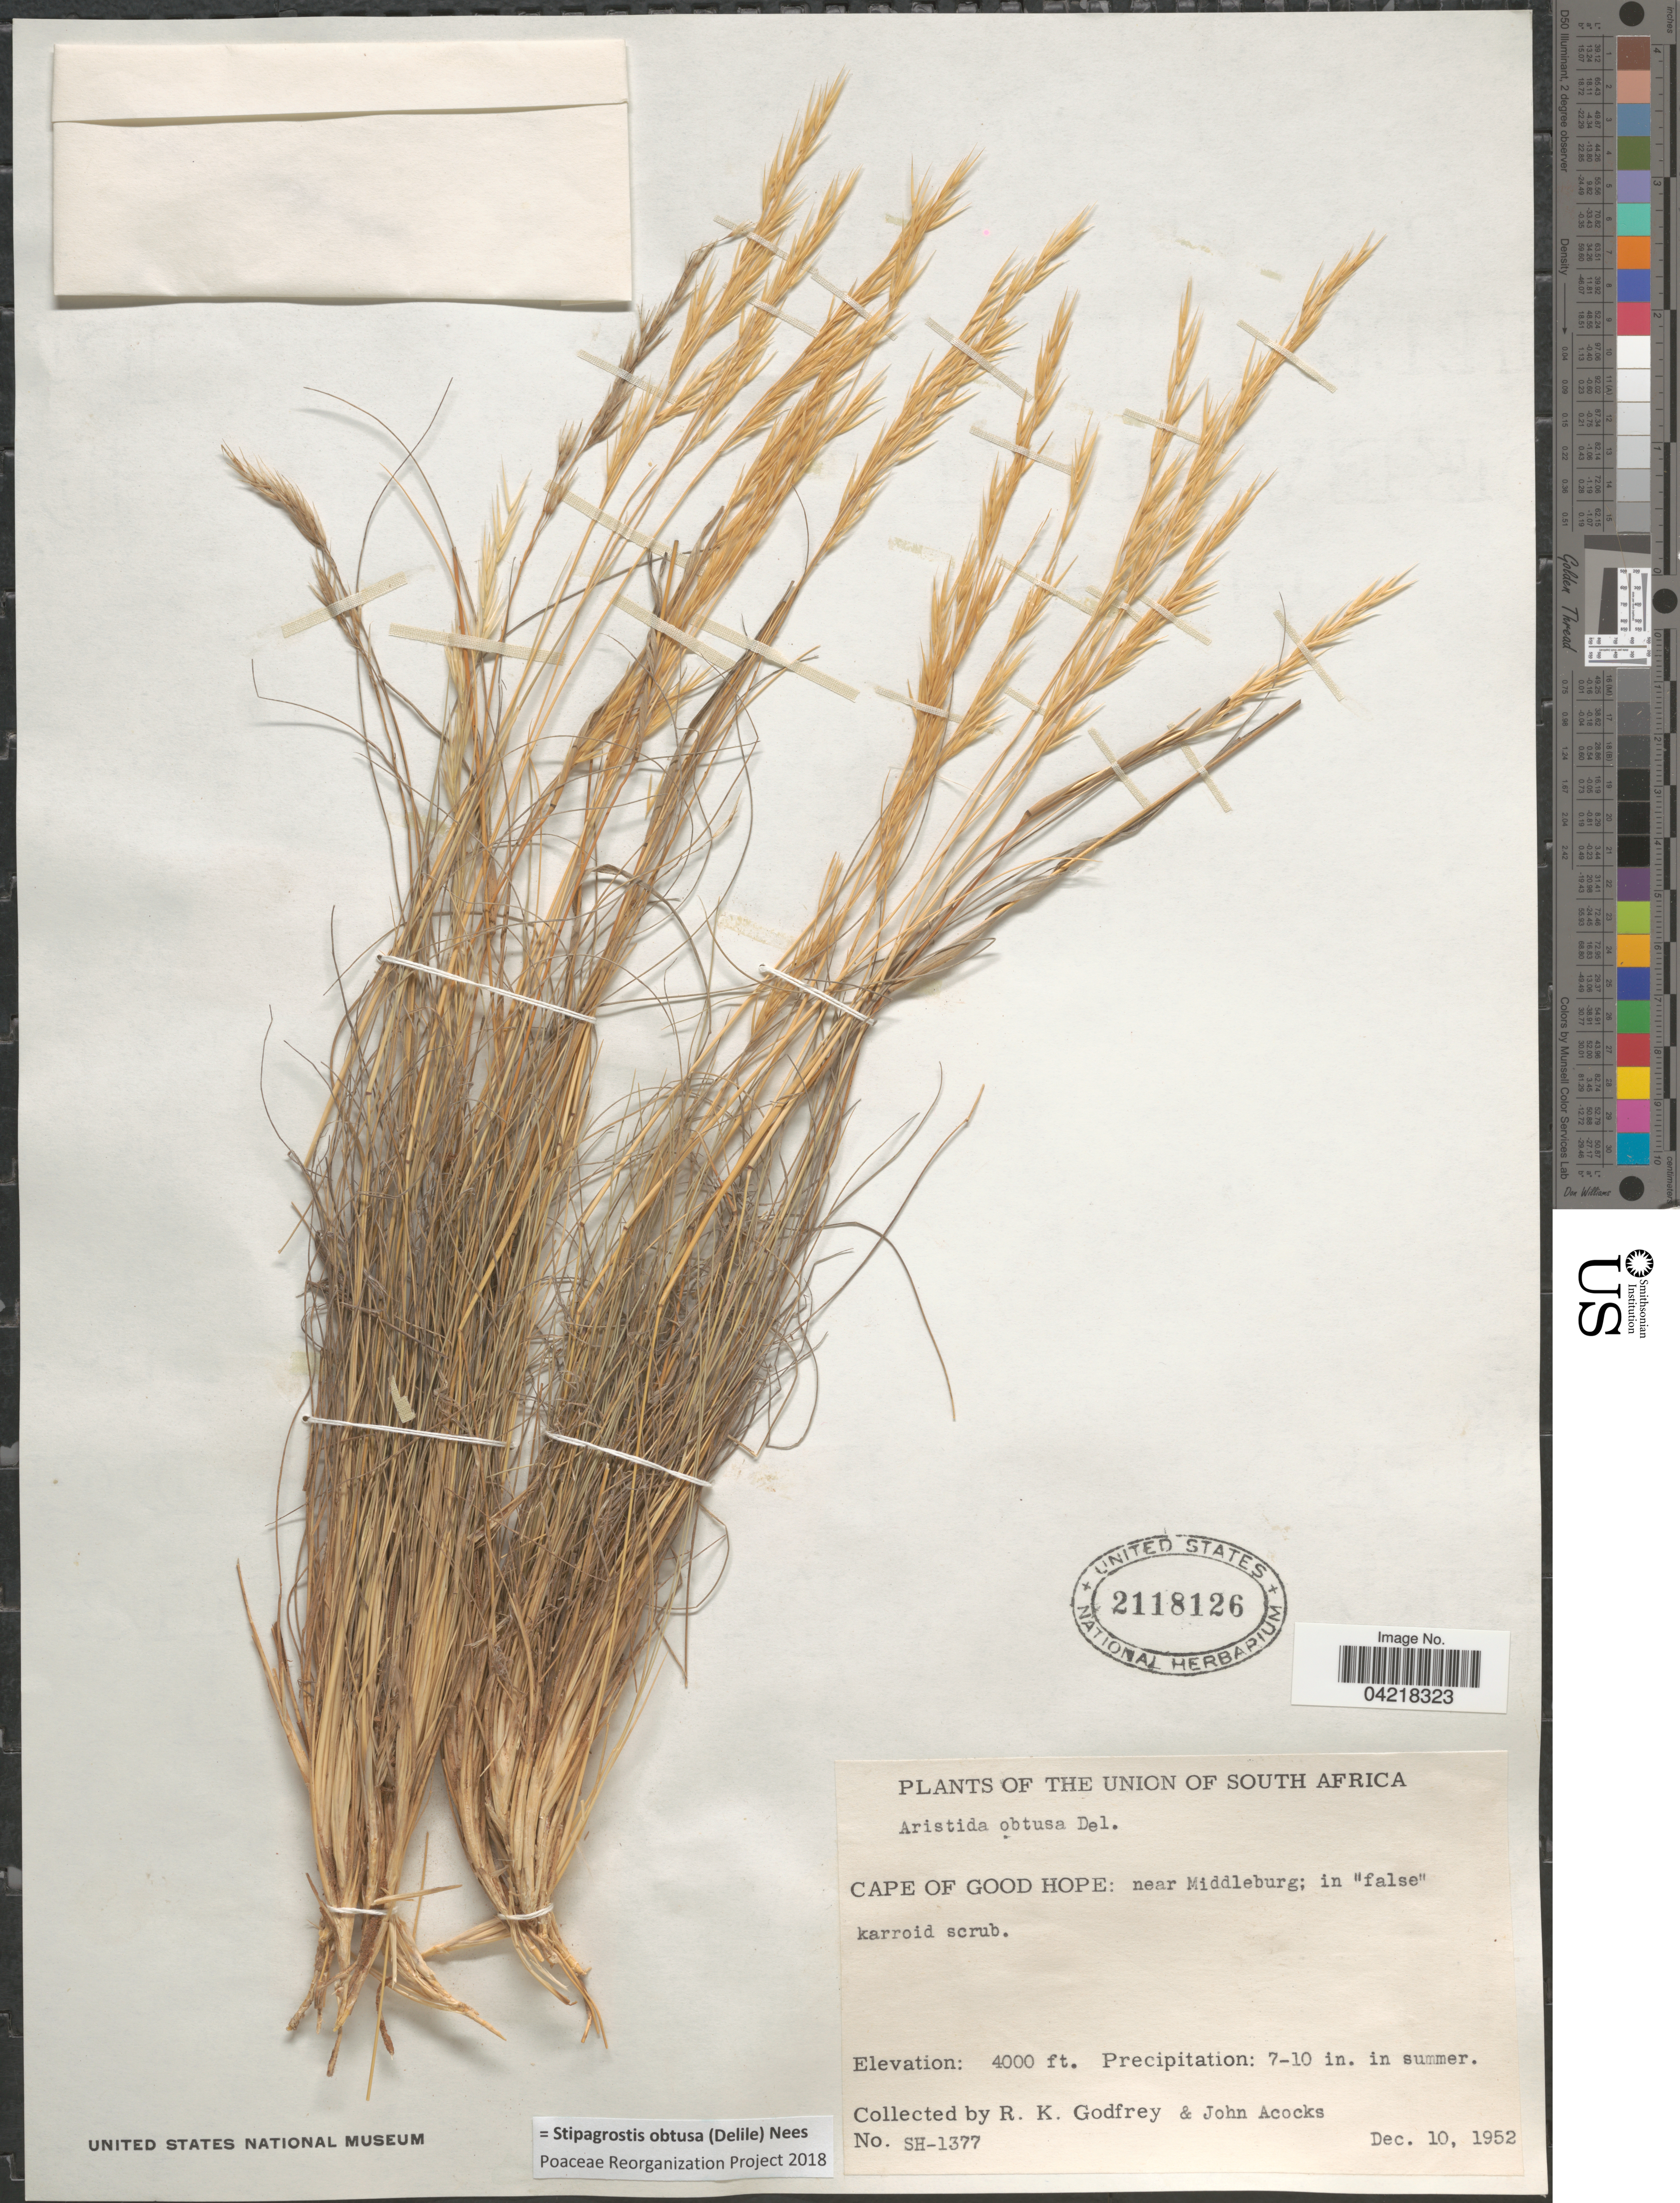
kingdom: Plantae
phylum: Tracheophyta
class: Liliopsida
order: Poales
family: Poaceae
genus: Stipagrostis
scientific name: Stipagrostis obtusa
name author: (Delile) Nees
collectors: R. K. Godfrey & J. P. Acocks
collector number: SH-1377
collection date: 1952-12-10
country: South Africa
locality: The Union of South Africa. Cape of Good Hope: near Middleburg; in "false" karroid scrub.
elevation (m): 1219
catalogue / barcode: US 2118126